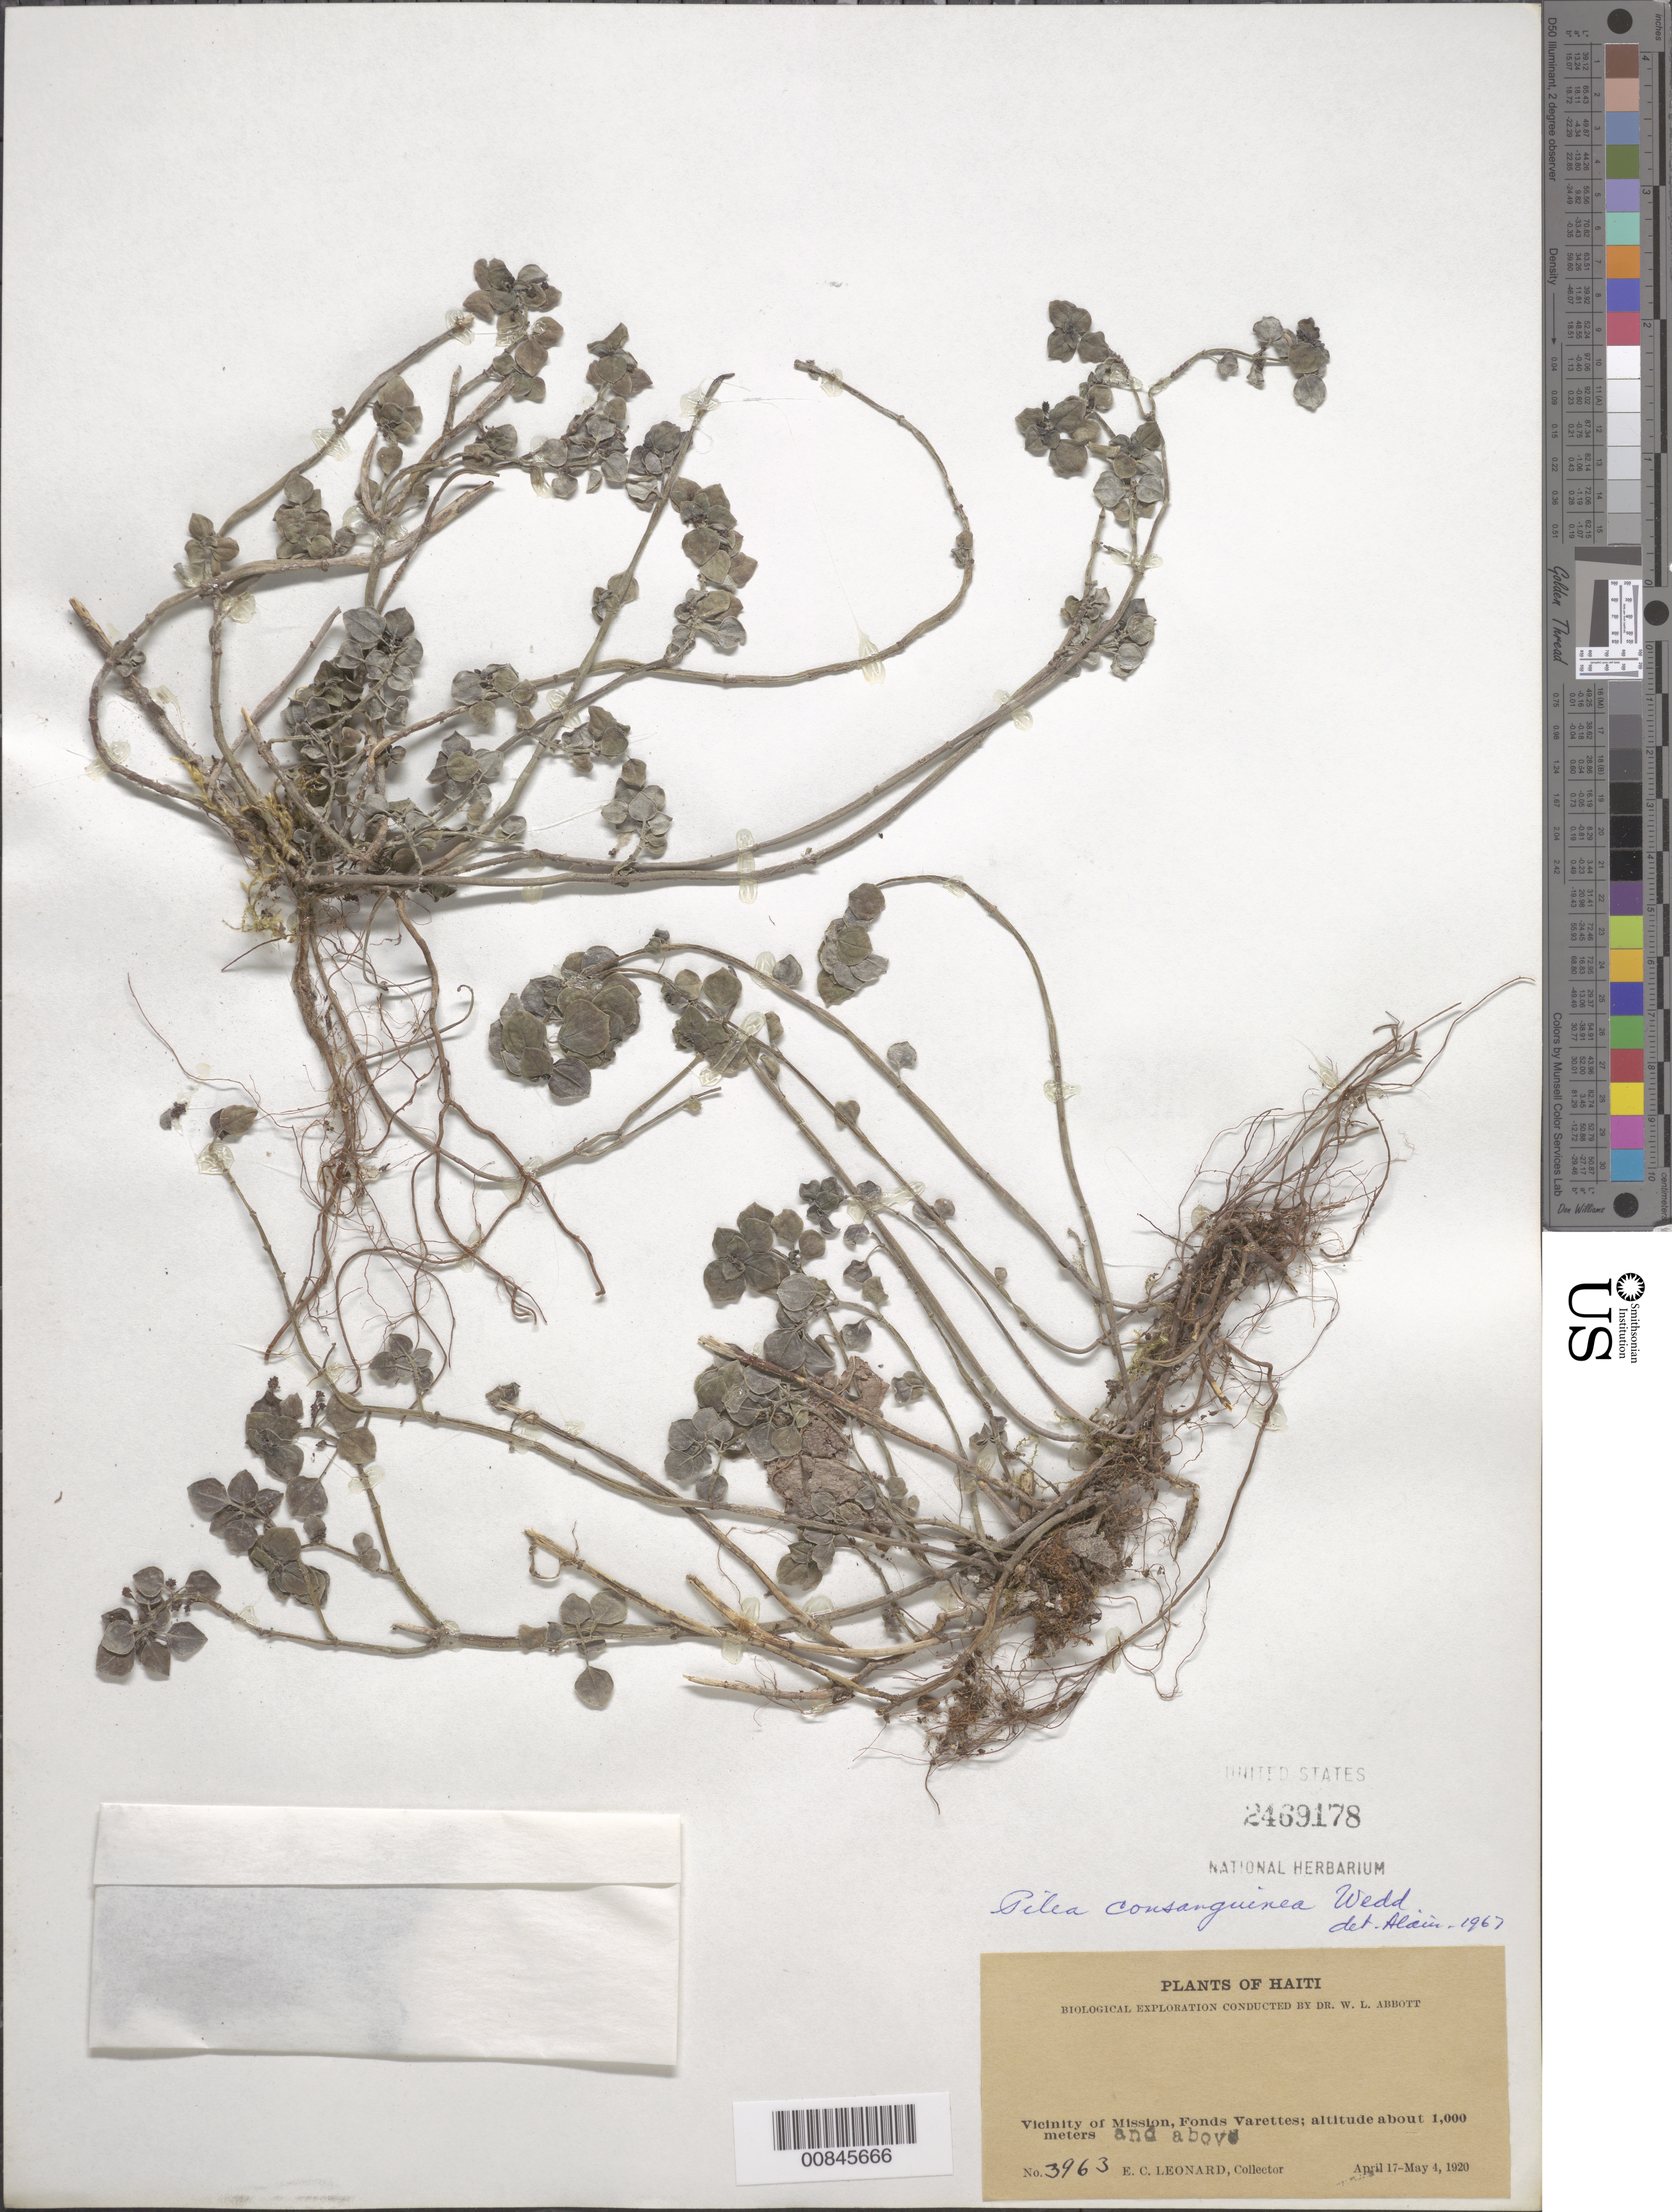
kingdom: Plantae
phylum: Tracheophyta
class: Magnoliopsida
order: Rosales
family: Urticaceae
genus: Pilea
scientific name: Pilea consanguinea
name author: Wedd.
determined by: Liogier, Alain H.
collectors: E. C. Leonard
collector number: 3963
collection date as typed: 17 Apr 1920 to 04 May 1920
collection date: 1920-04-17/1920-05-04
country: Haiti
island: Hispaniola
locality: Vicinity of Mission, Fonds Varettes.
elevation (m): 1000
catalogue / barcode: US 2469178